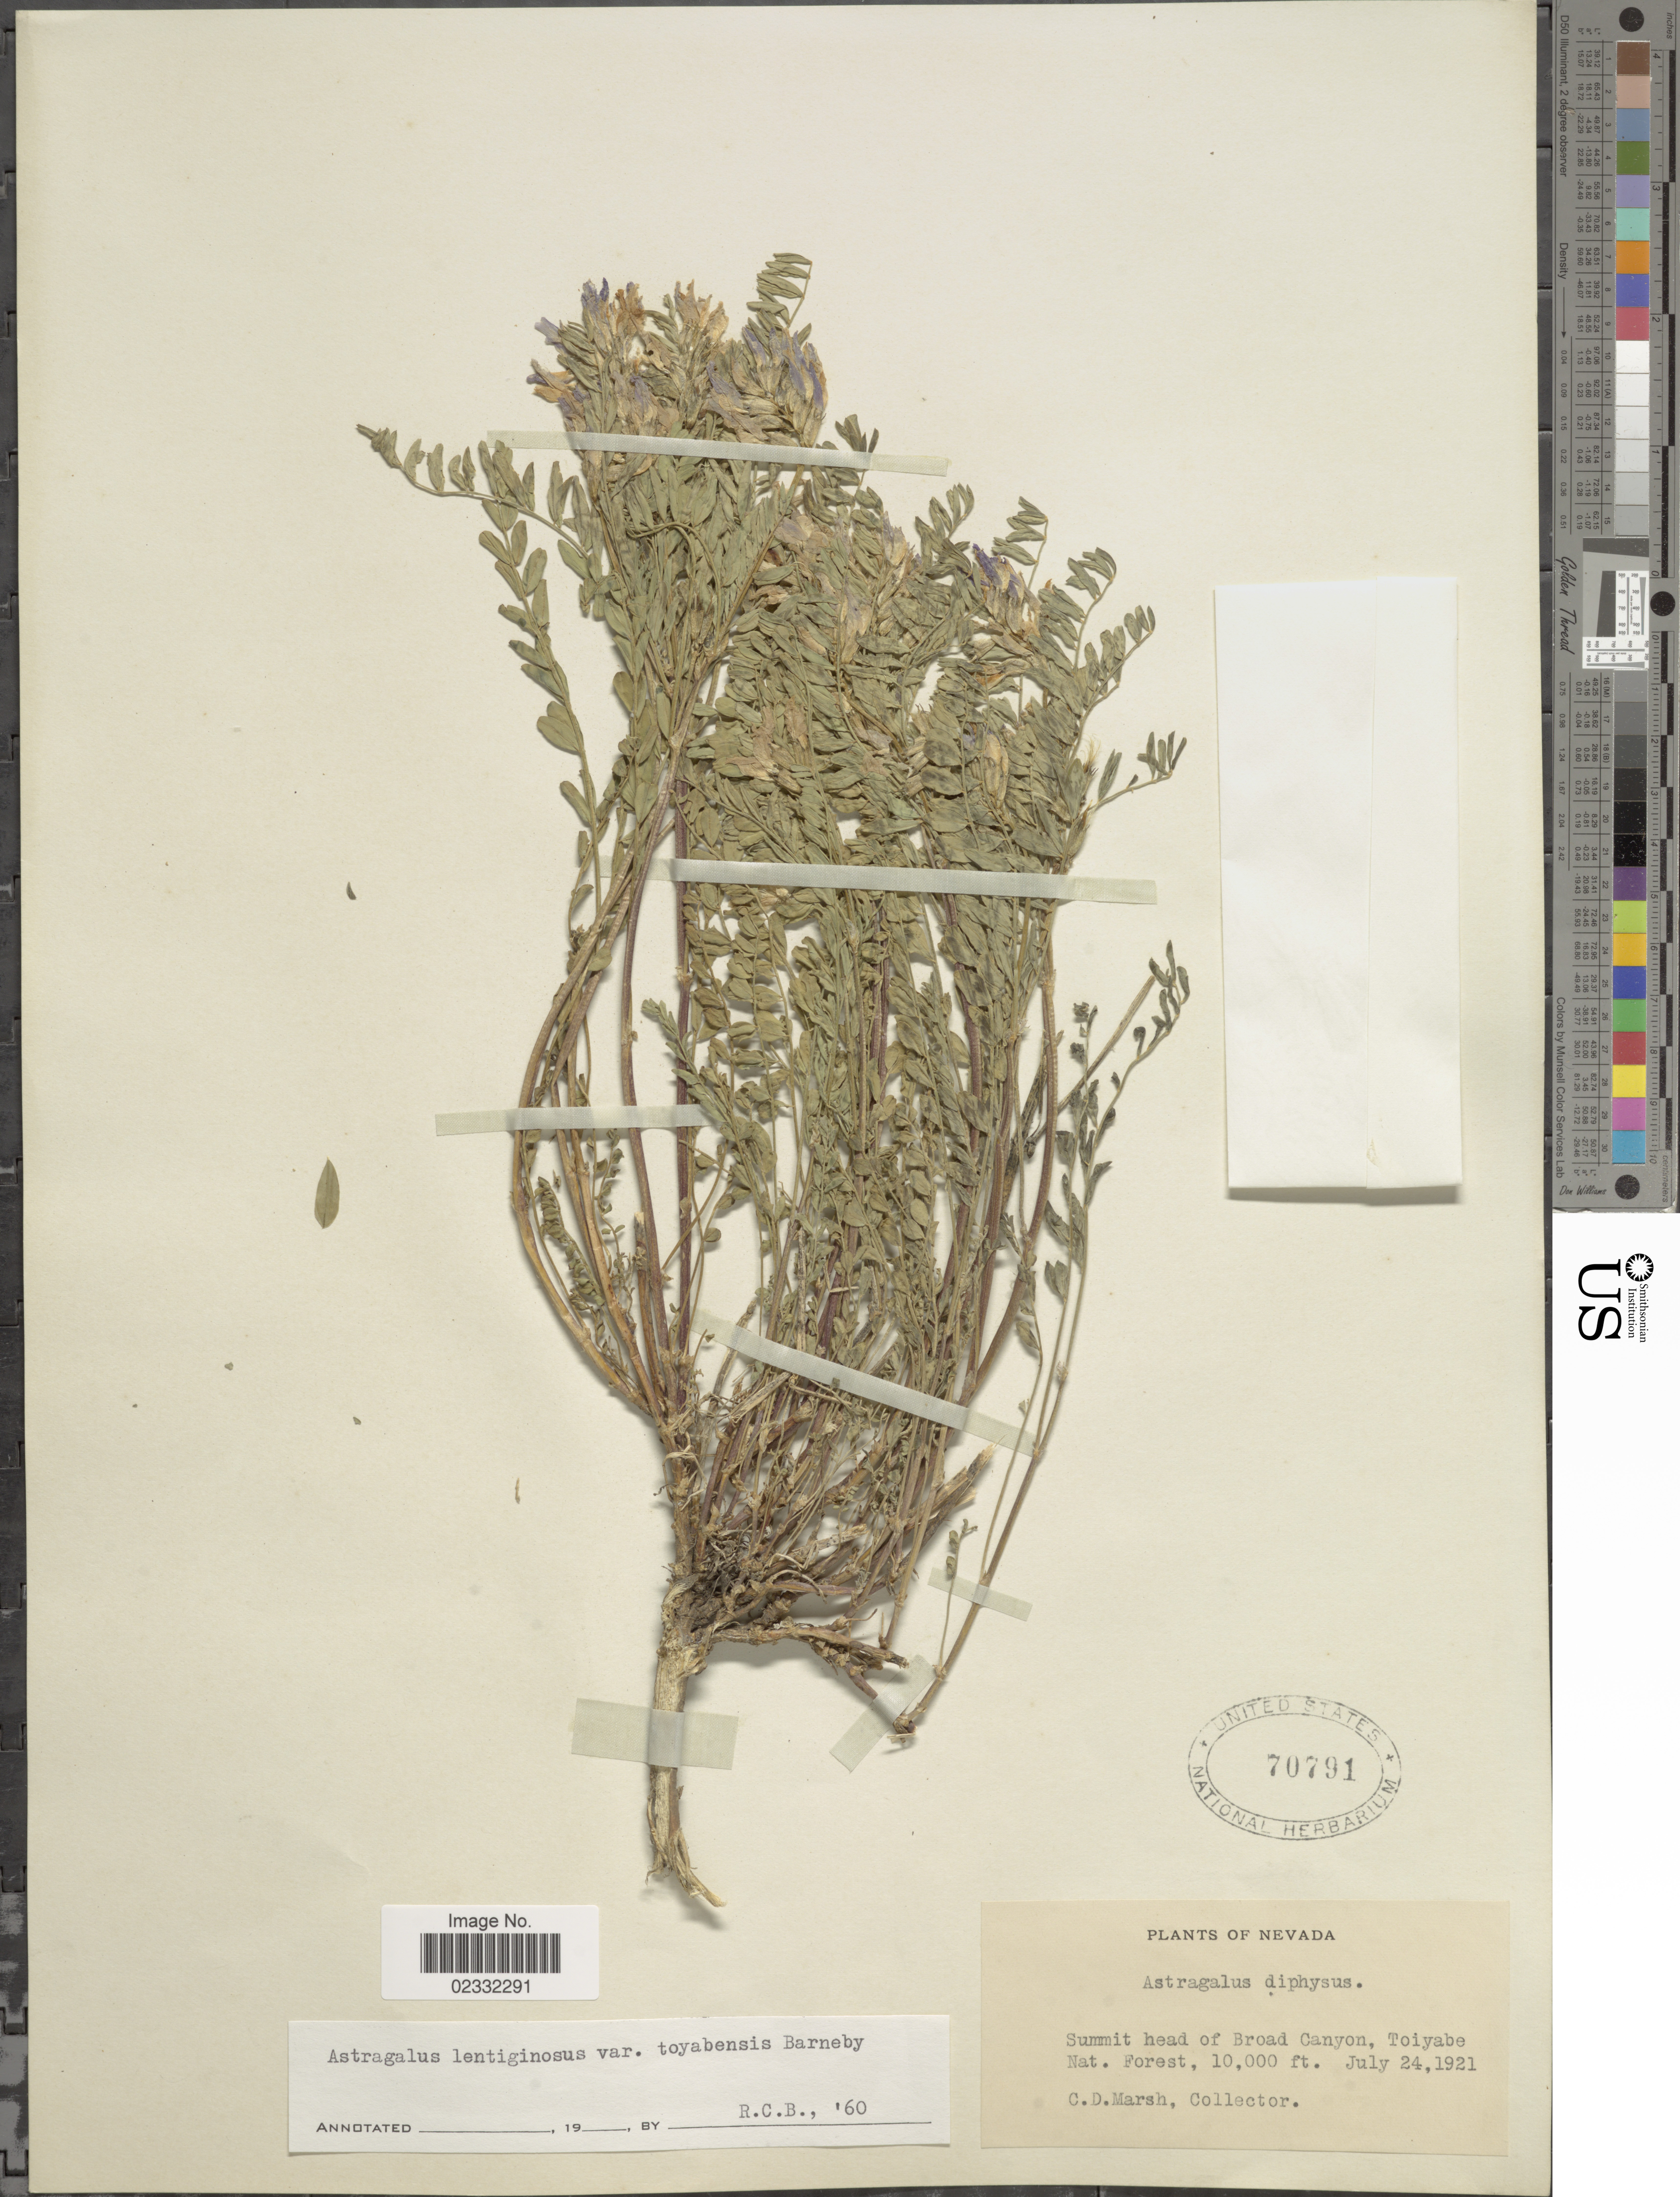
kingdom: Plantae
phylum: Tracheophyta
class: Magnoliopsida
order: Fabales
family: Fabaceae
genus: Astragalus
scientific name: Astragalus lentiginosus var. toyabensis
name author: Barneby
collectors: C. D. Marsh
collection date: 1921-07-24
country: United States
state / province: Nevada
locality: Nevada, Summit head of Broad Canyon, Toiyabe Nat. Forest.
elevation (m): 3048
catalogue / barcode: US 70791